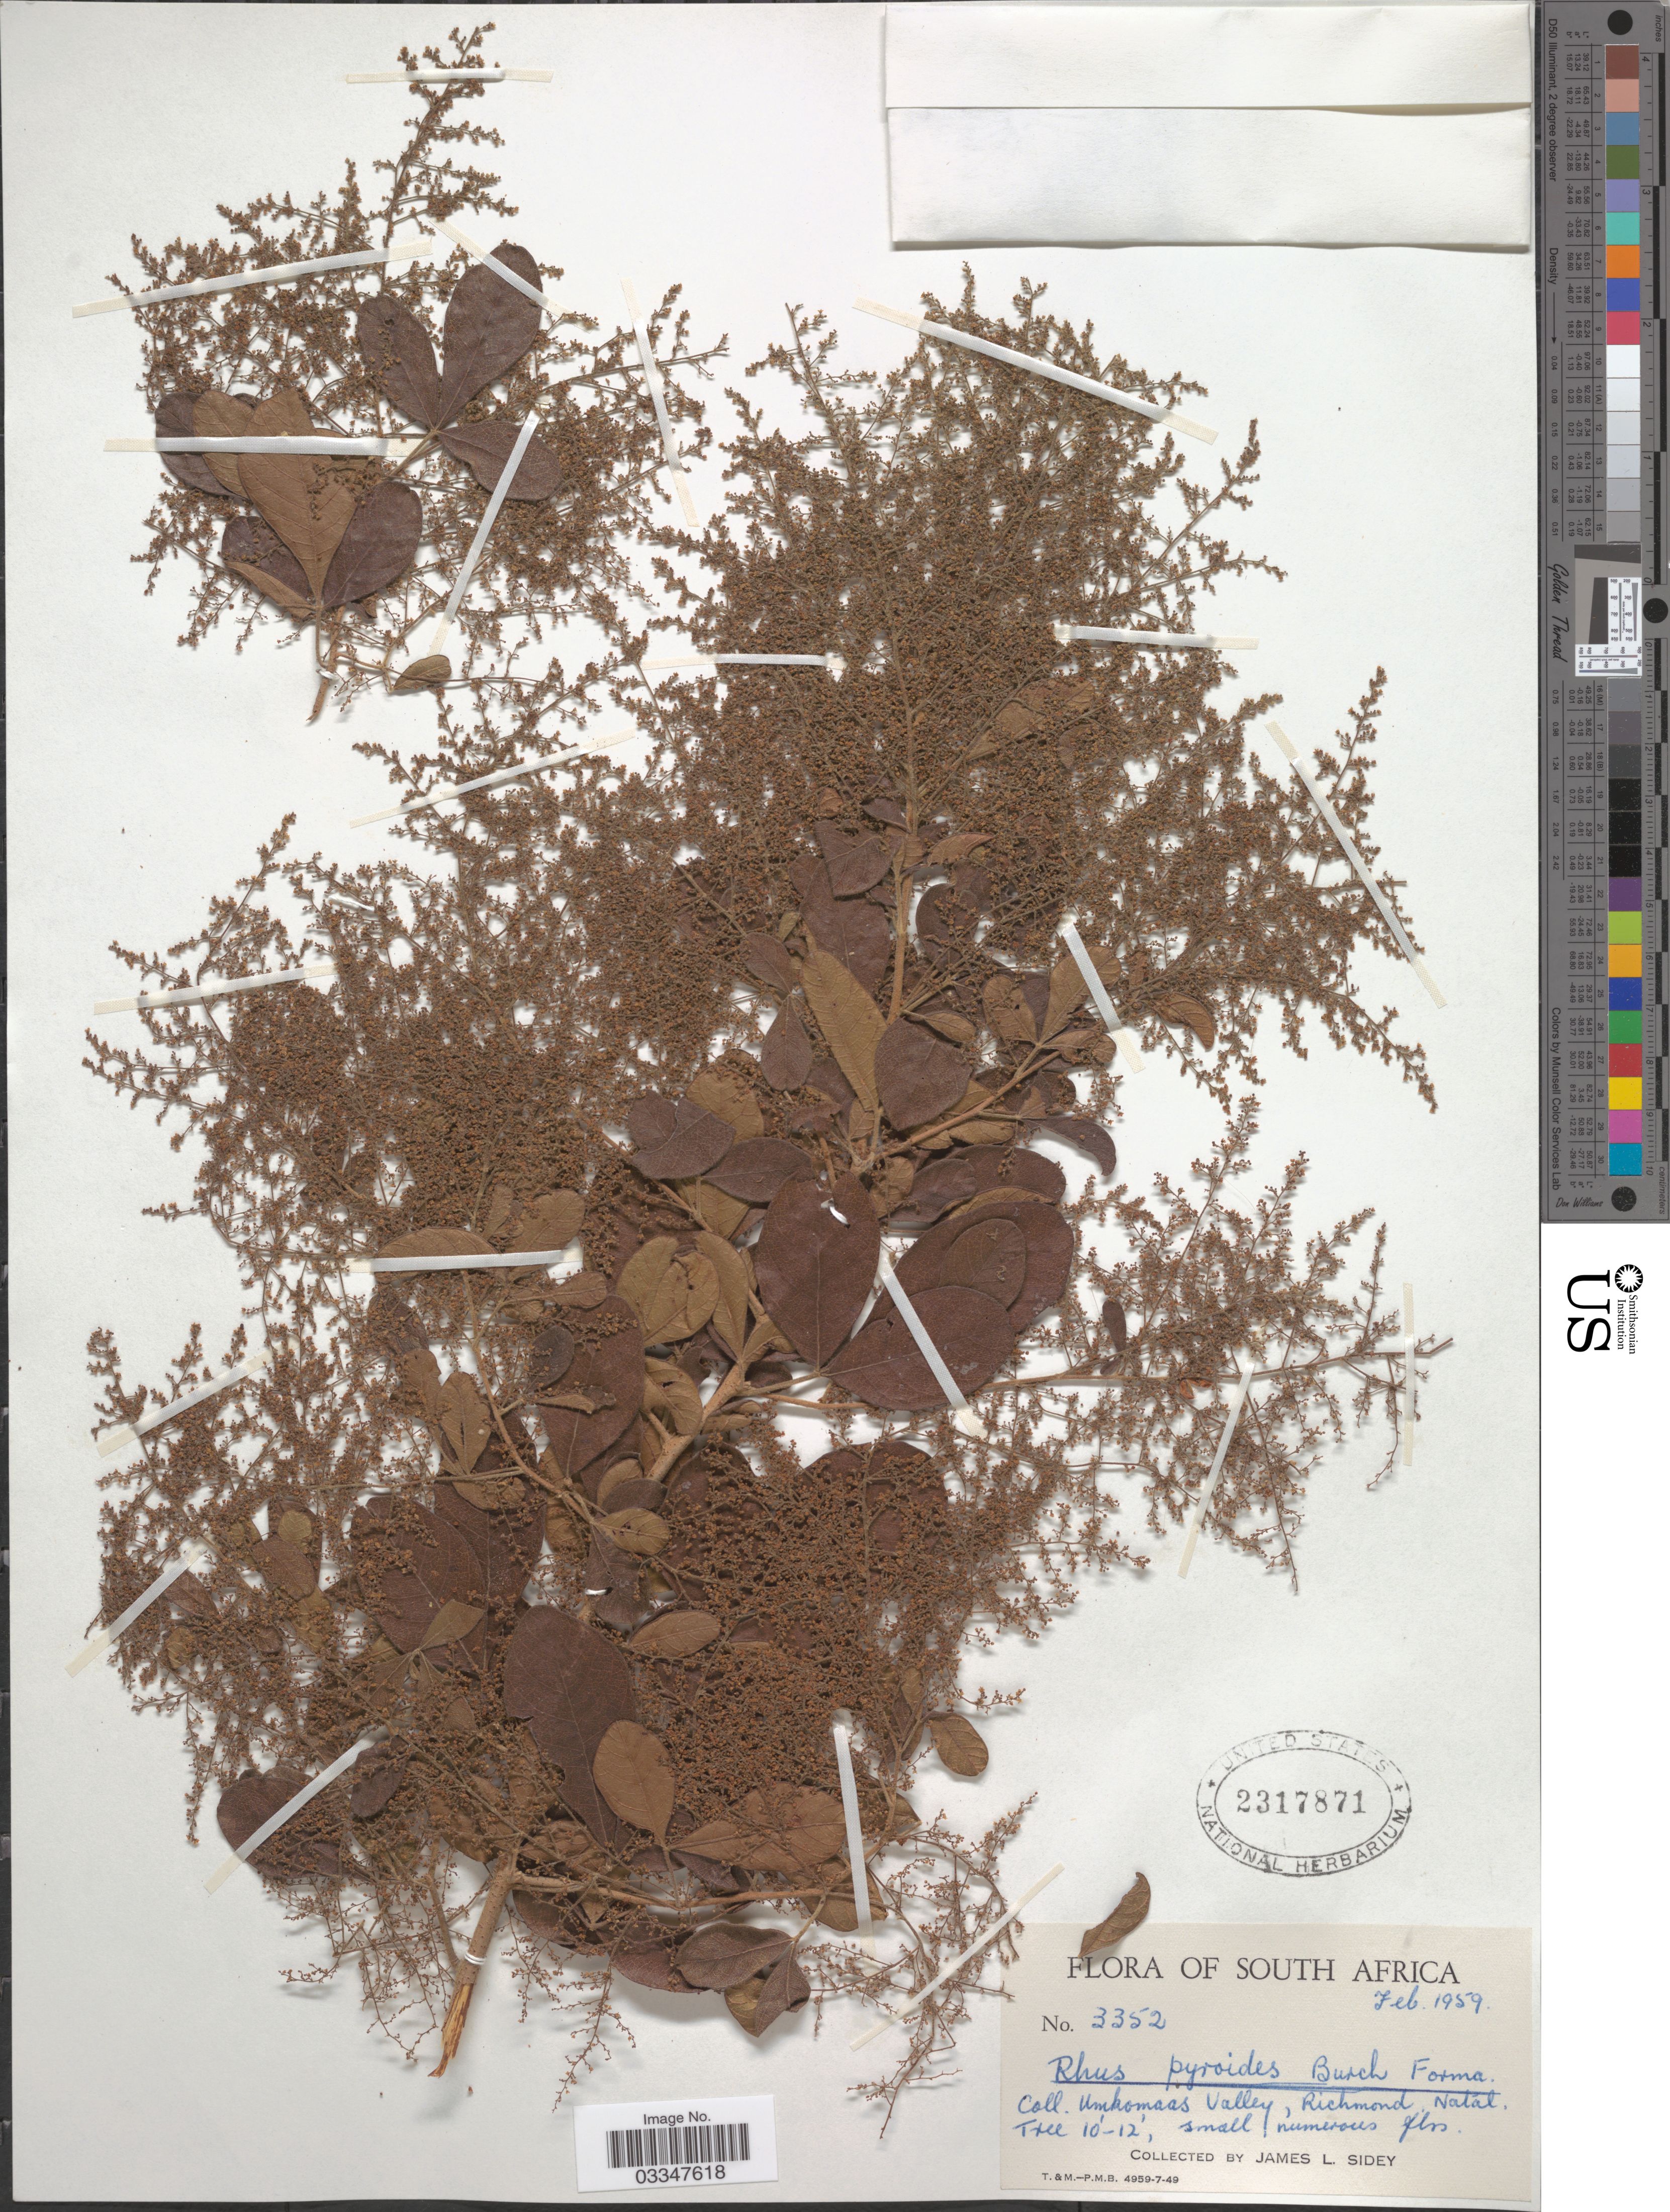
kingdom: Plantae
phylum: Tracheophyta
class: Magnoliopsida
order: Sapindales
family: Anacardiaceae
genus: Rhus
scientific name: Rhus pyroides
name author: Burch.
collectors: J. L. Sidey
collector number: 3352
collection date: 1959-02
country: South Africa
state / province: KwaZulu-Natal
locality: Umkomaas Valley, Richmond, Natal.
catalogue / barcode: US 2317871